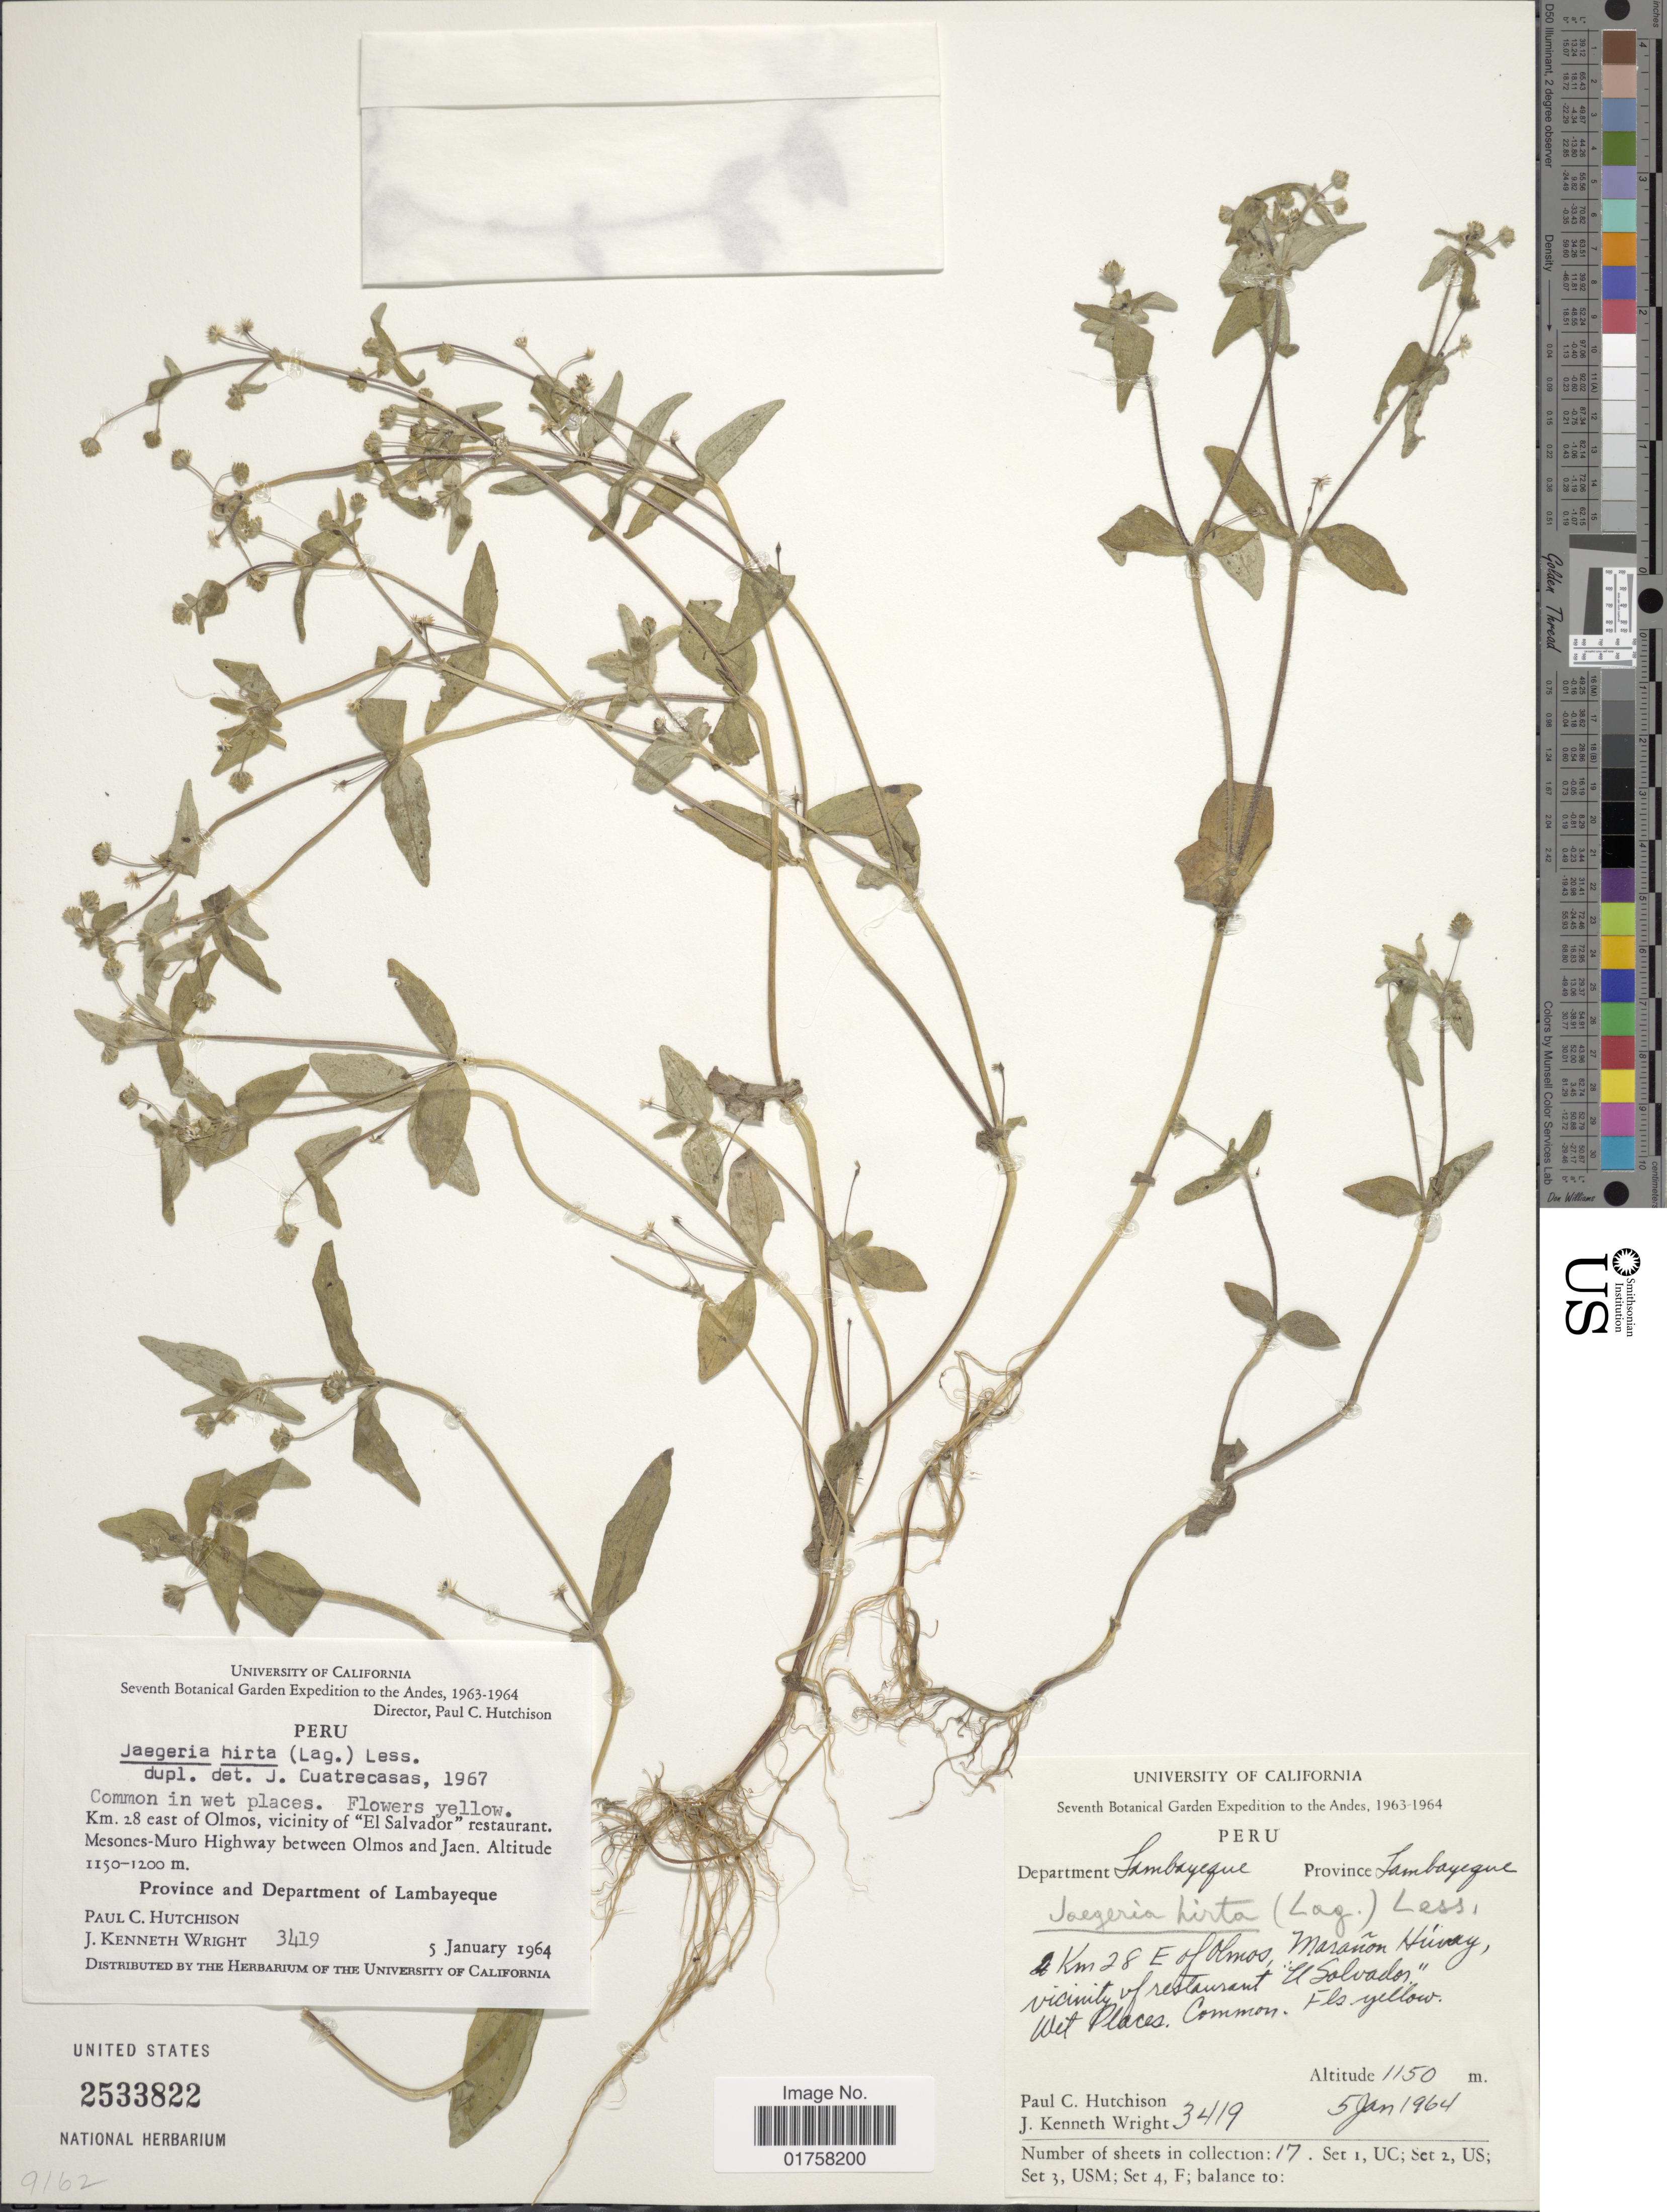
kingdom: Plantae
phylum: Tracheophyta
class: Magnoliopsida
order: Asterales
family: Asteraceae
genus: Jaegeria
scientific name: Jaegeria hirta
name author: (Lag.) Less.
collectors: P. C. Hutchison & J. K. Wright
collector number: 3419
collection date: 1964-01-05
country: Peru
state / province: Lambayeque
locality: Province and Department of Lambayeque, Km. 28 east of Olmos, vicinity of "El Salvador" restaurant, Mesones-Muro Highway between Olmos and Jaen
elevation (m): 1150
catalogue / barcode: US 2533822